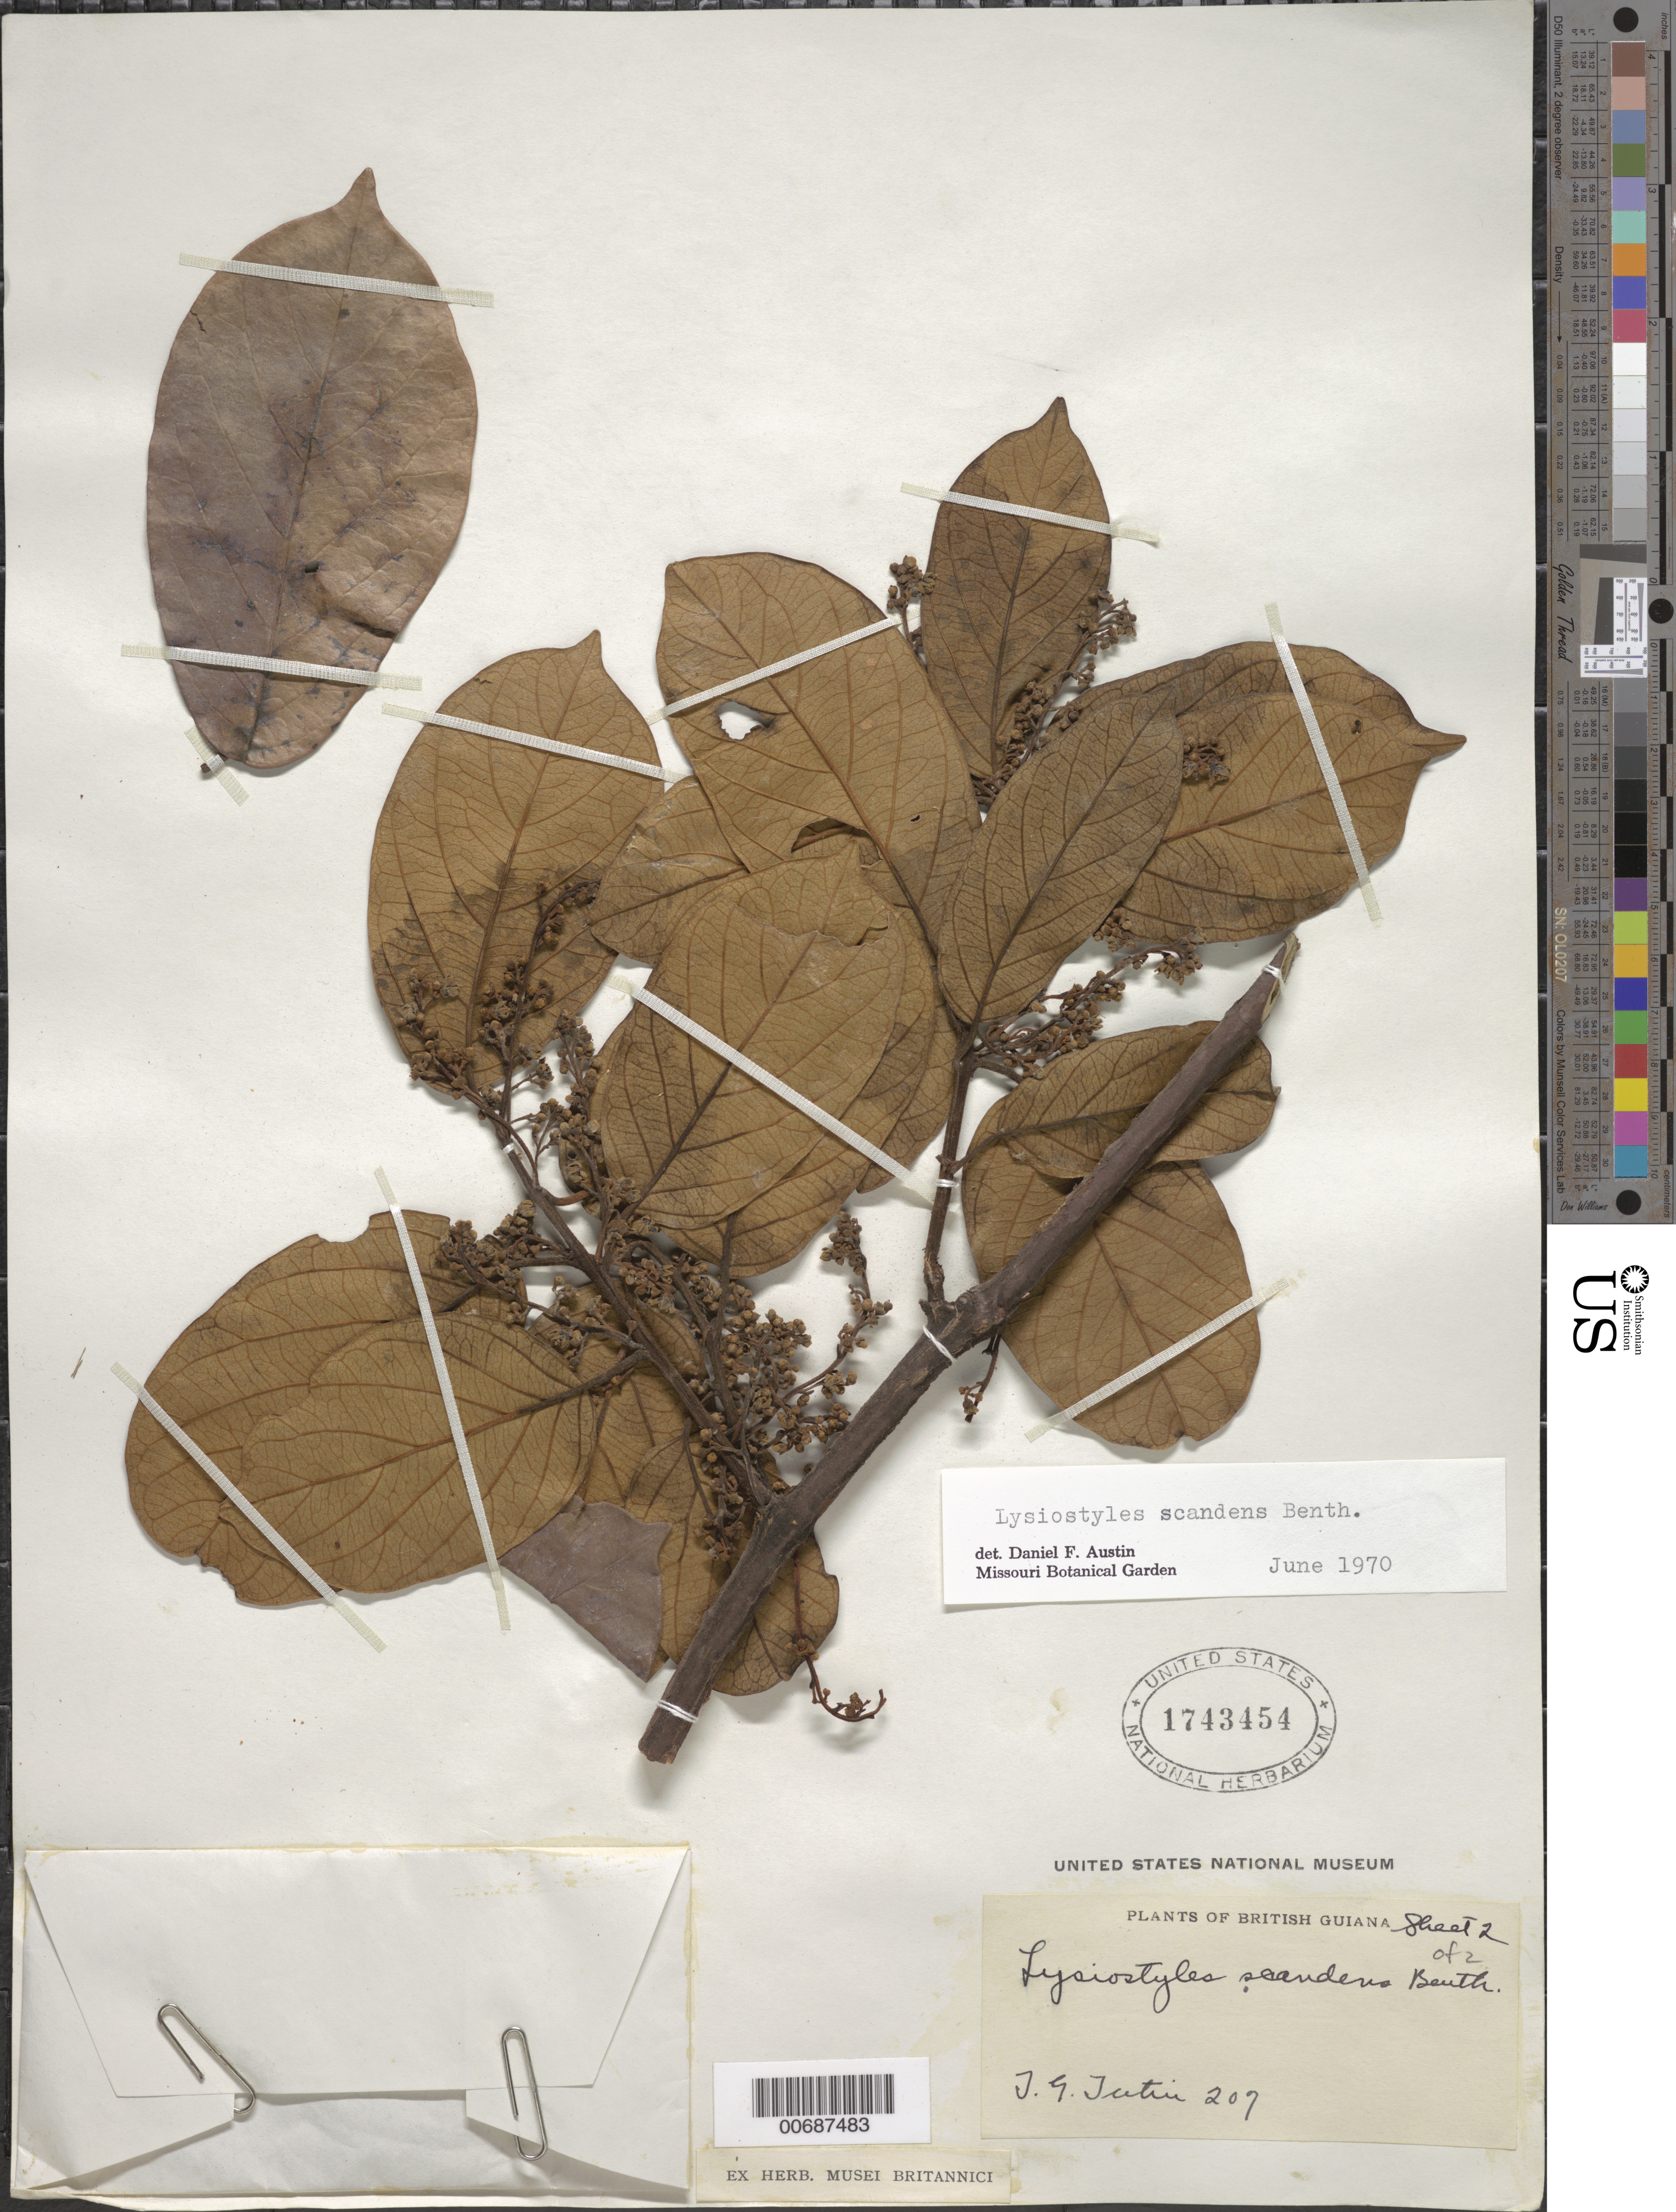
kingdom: Plantae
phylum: Tracheophyta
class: Magnoliopsida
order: Solanales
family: Convolvulaceae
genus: Lysiostyles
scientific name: Lysiostyles scandens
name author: Benth.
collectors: J. Jatin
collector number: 207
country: Guyana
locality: British Guiana.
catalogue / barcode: US 1743454